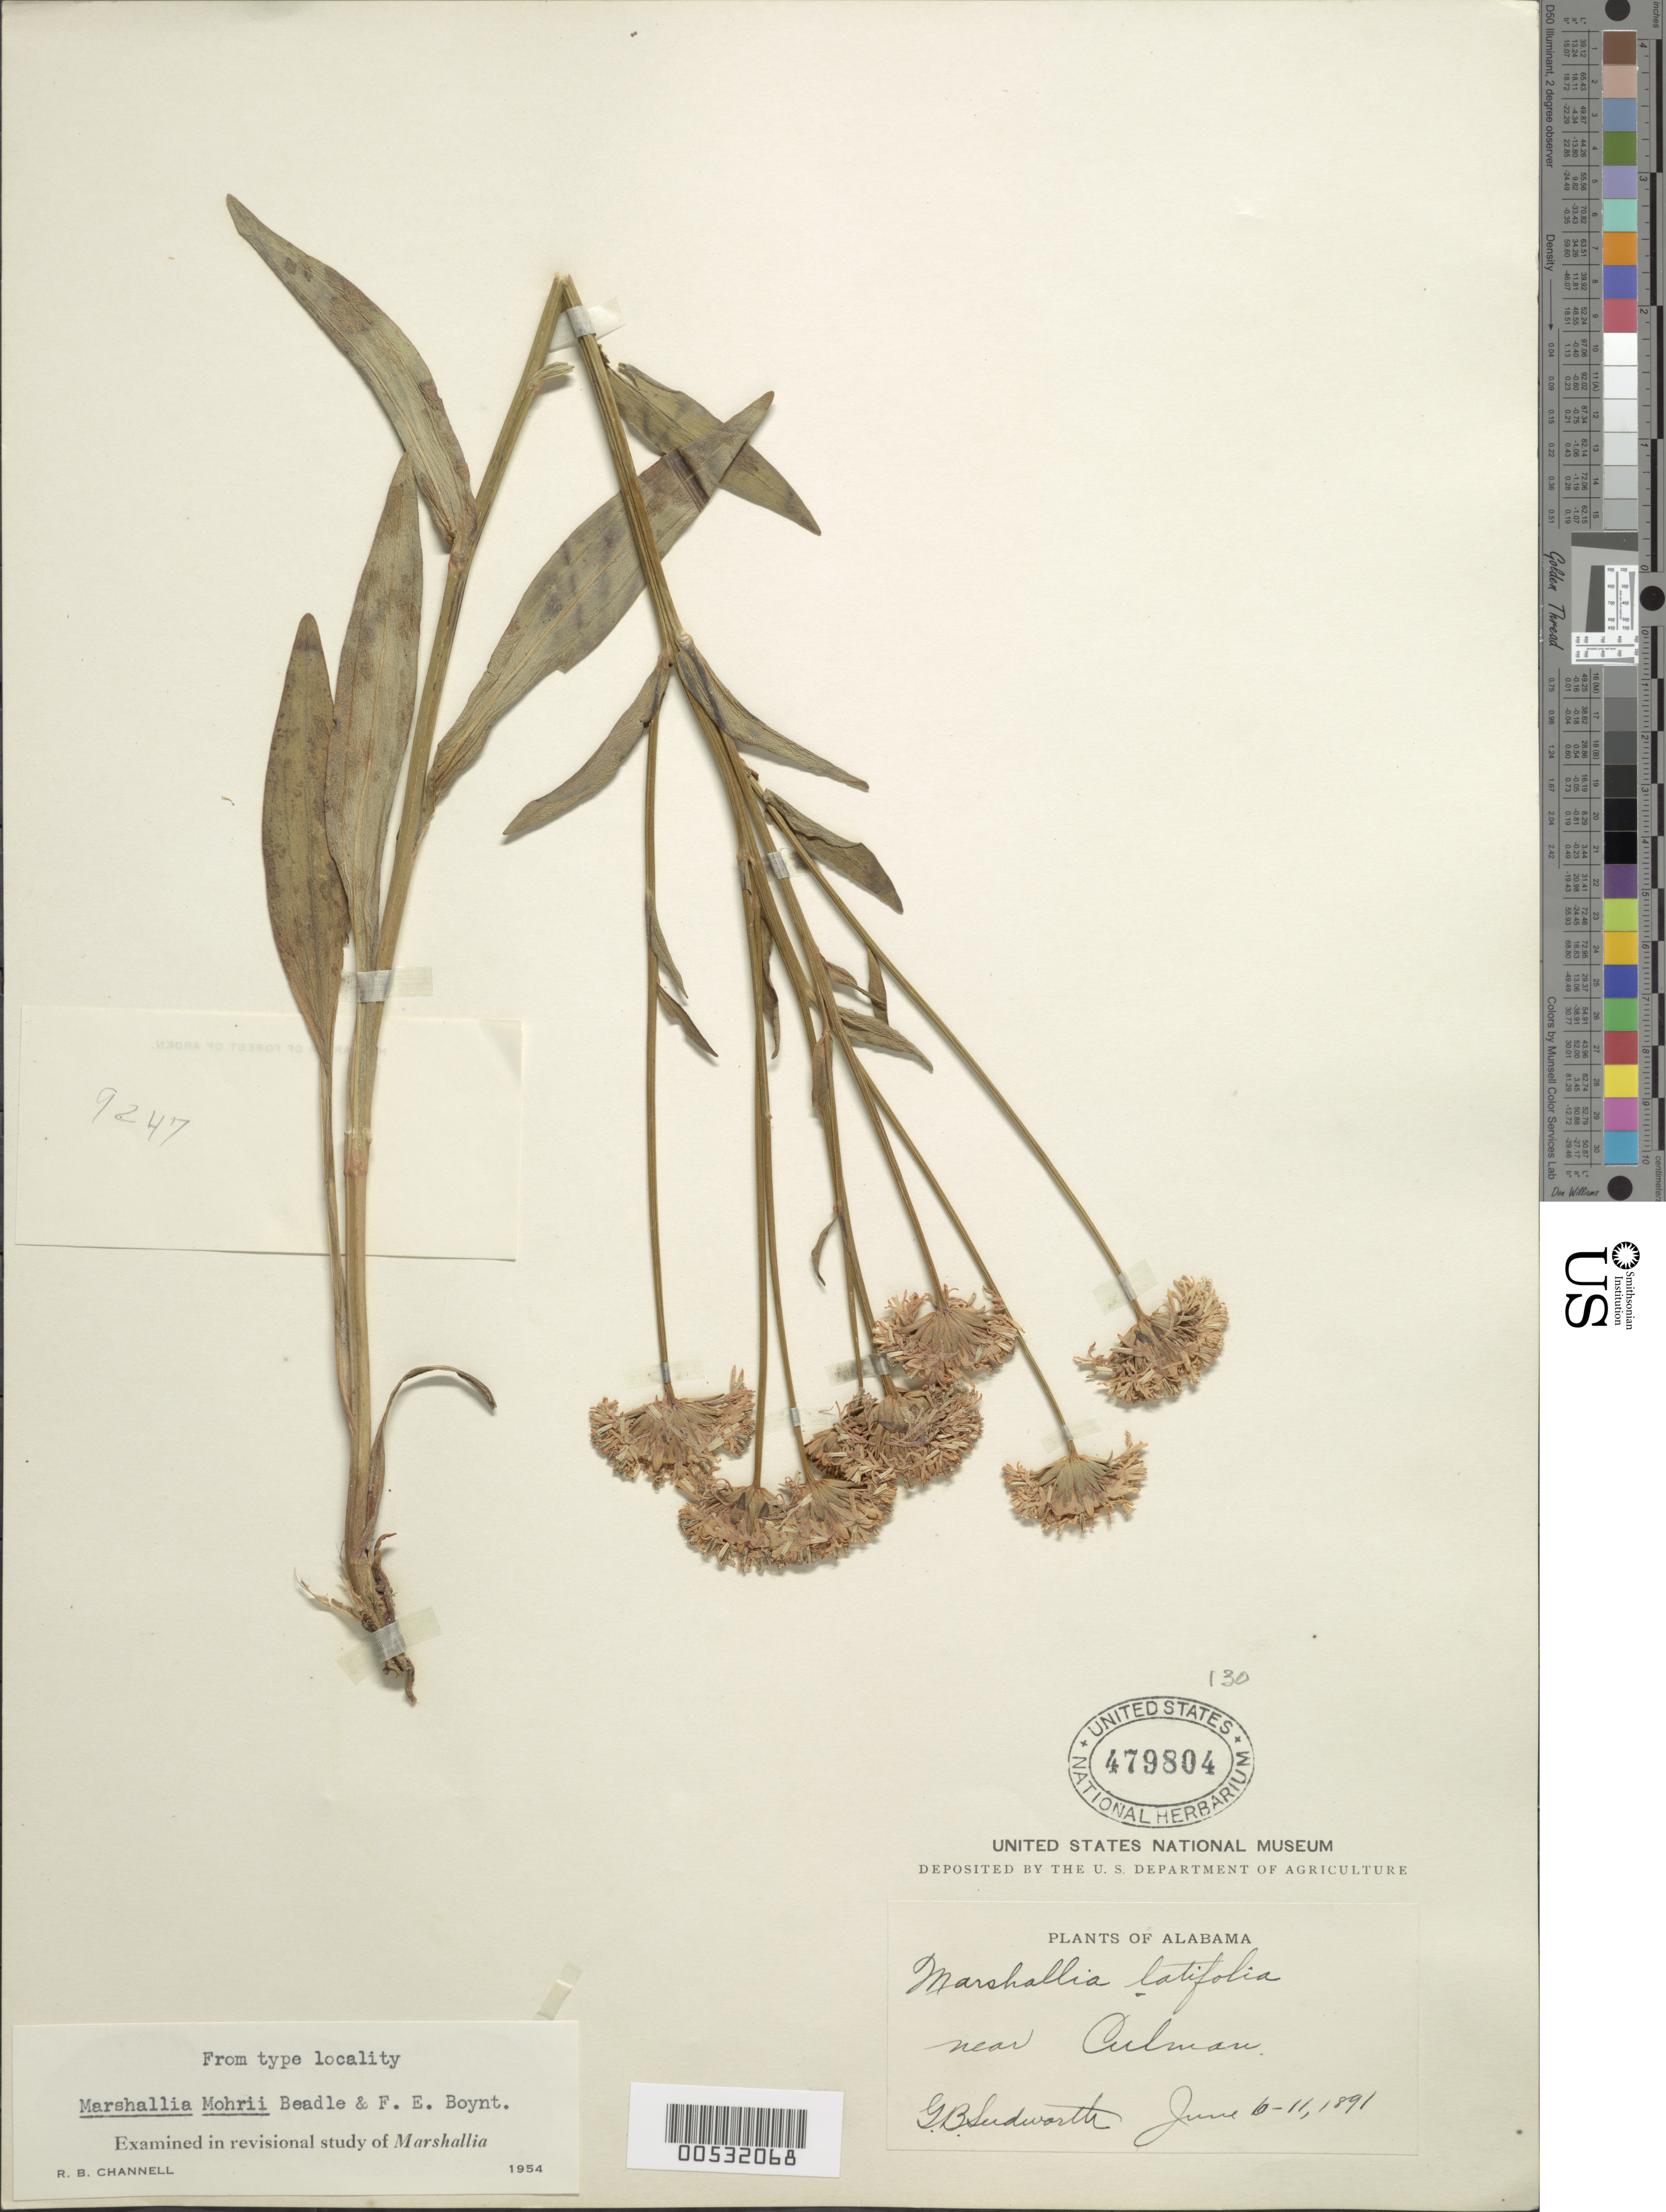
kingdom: Plantae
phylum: Tracheophyta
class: Magnoliopsida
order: Asterales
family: Asteraceae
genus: Marshallia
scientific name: Marshallia mohrii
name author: Beadle & F.E. Boynton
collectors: G. B. Sudworth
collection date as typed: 06 Jun 1891 to 11 Jun 1891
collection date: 1891-06-06/1891-06-11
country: United States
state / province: Alabama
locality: Near Cullman.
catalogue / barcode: US 479804